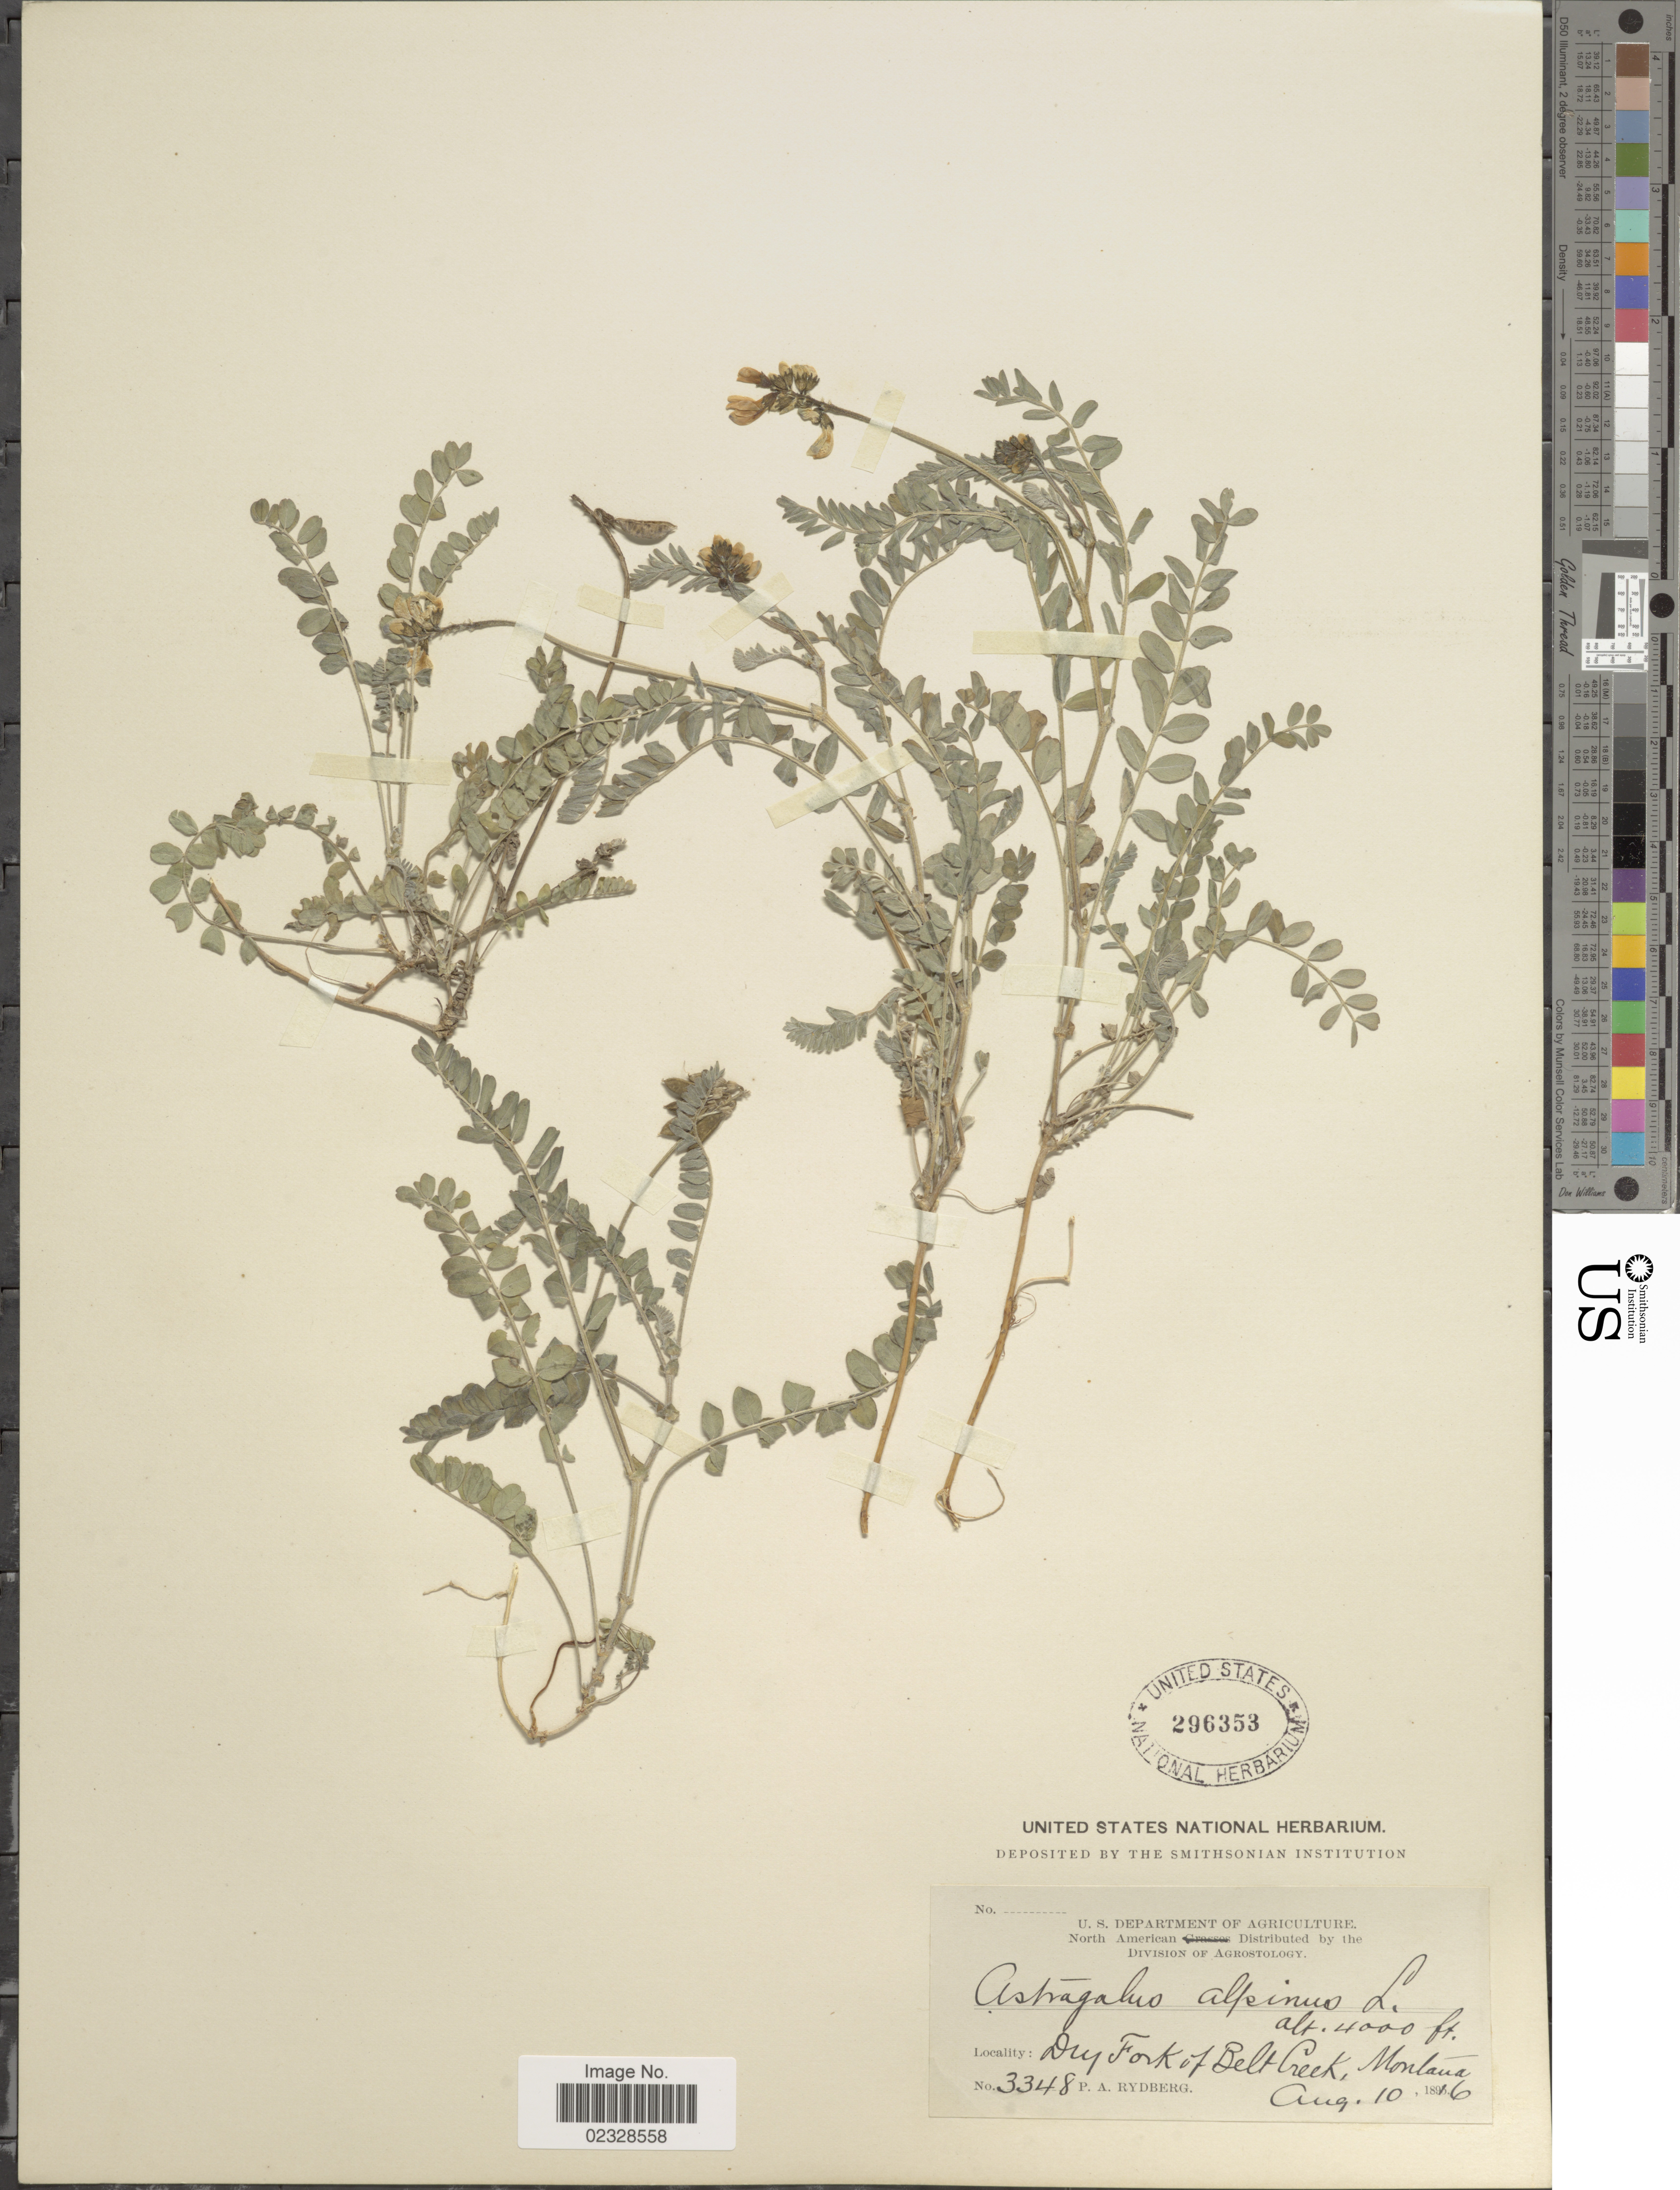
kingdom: Plantae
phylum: Tracheophyta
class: Magnoliopsida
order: Fabales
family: Fabaceae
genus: Astragalus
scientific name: Astragalus alpinus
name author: L.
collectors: P. A. Rydberg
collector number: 3348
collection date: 1896-08-10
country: United States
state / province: Montana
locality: Dry Fork of Belt Creek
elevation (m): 1219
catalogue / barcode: US 296353